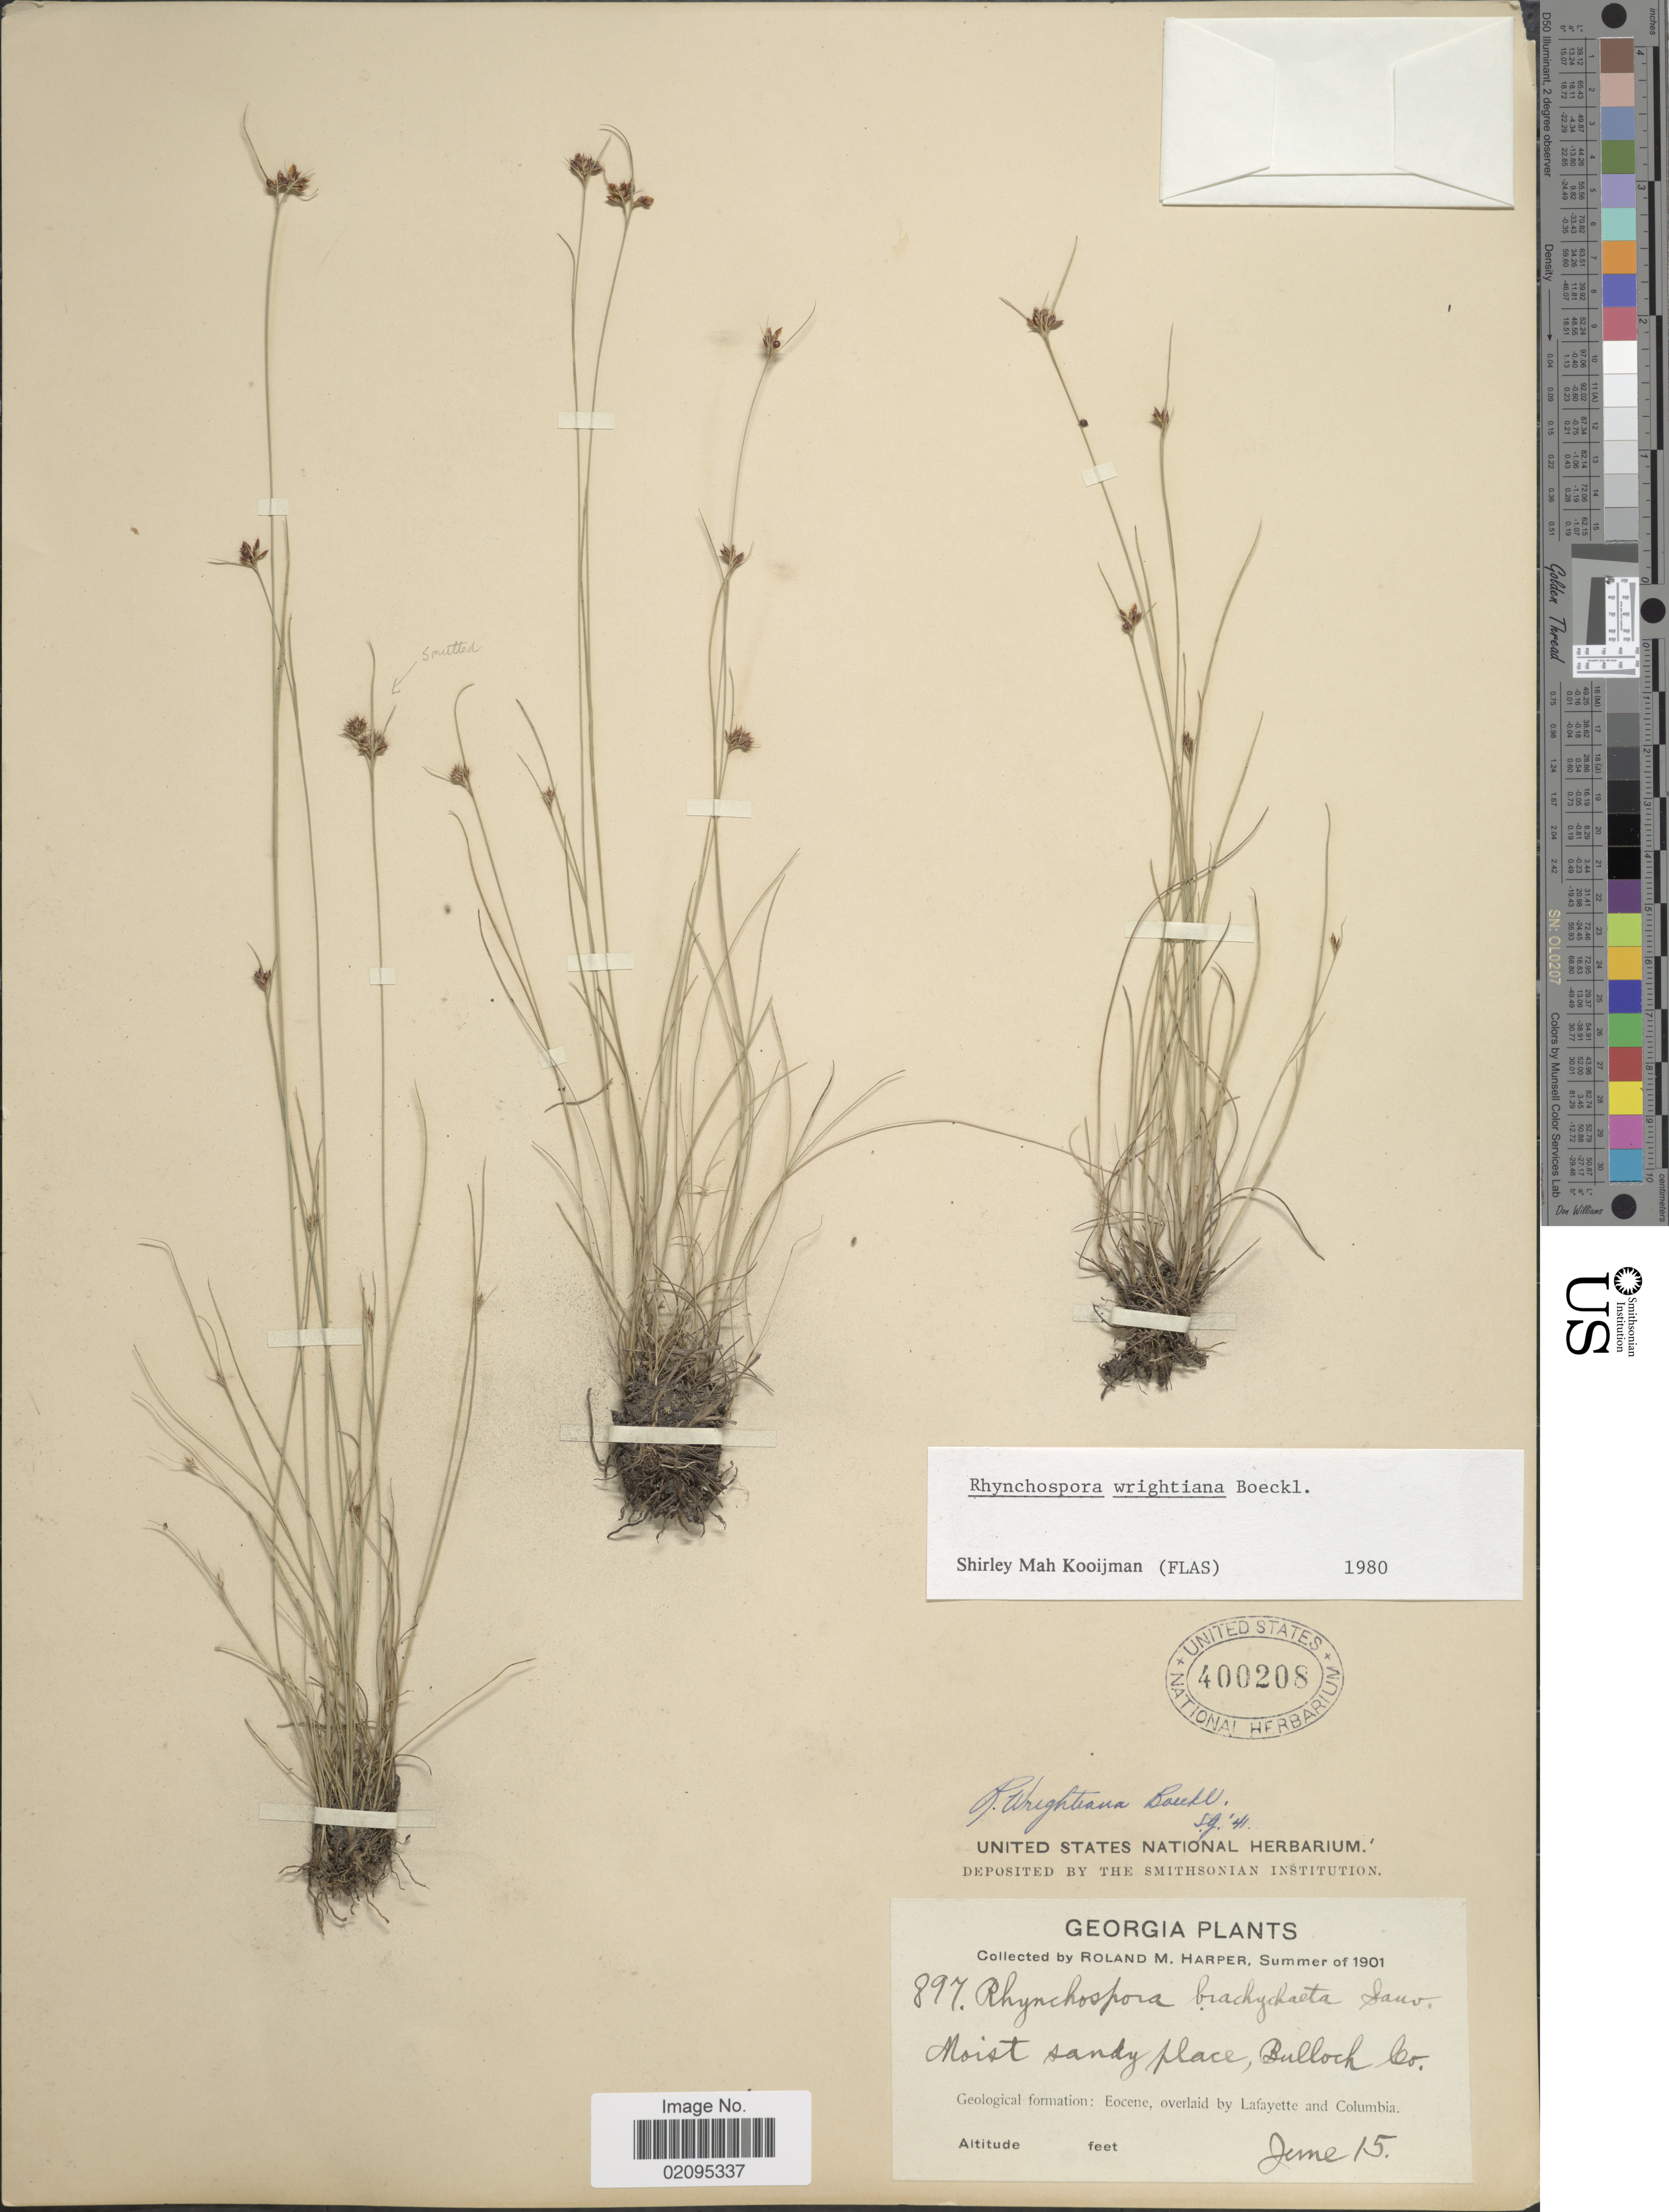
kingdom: Plantae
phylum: Tracheophyta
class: Liliopsida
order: Poales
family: Cyperaceae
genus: Rhynchospora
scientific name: Rhynchospora wrightiana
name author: Boeckeler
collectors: R. M. Harper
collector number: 897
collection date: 1901-06-15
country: United States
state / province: Georgia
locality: Moist sandy place, Bullock Co.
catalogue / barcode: US 400208